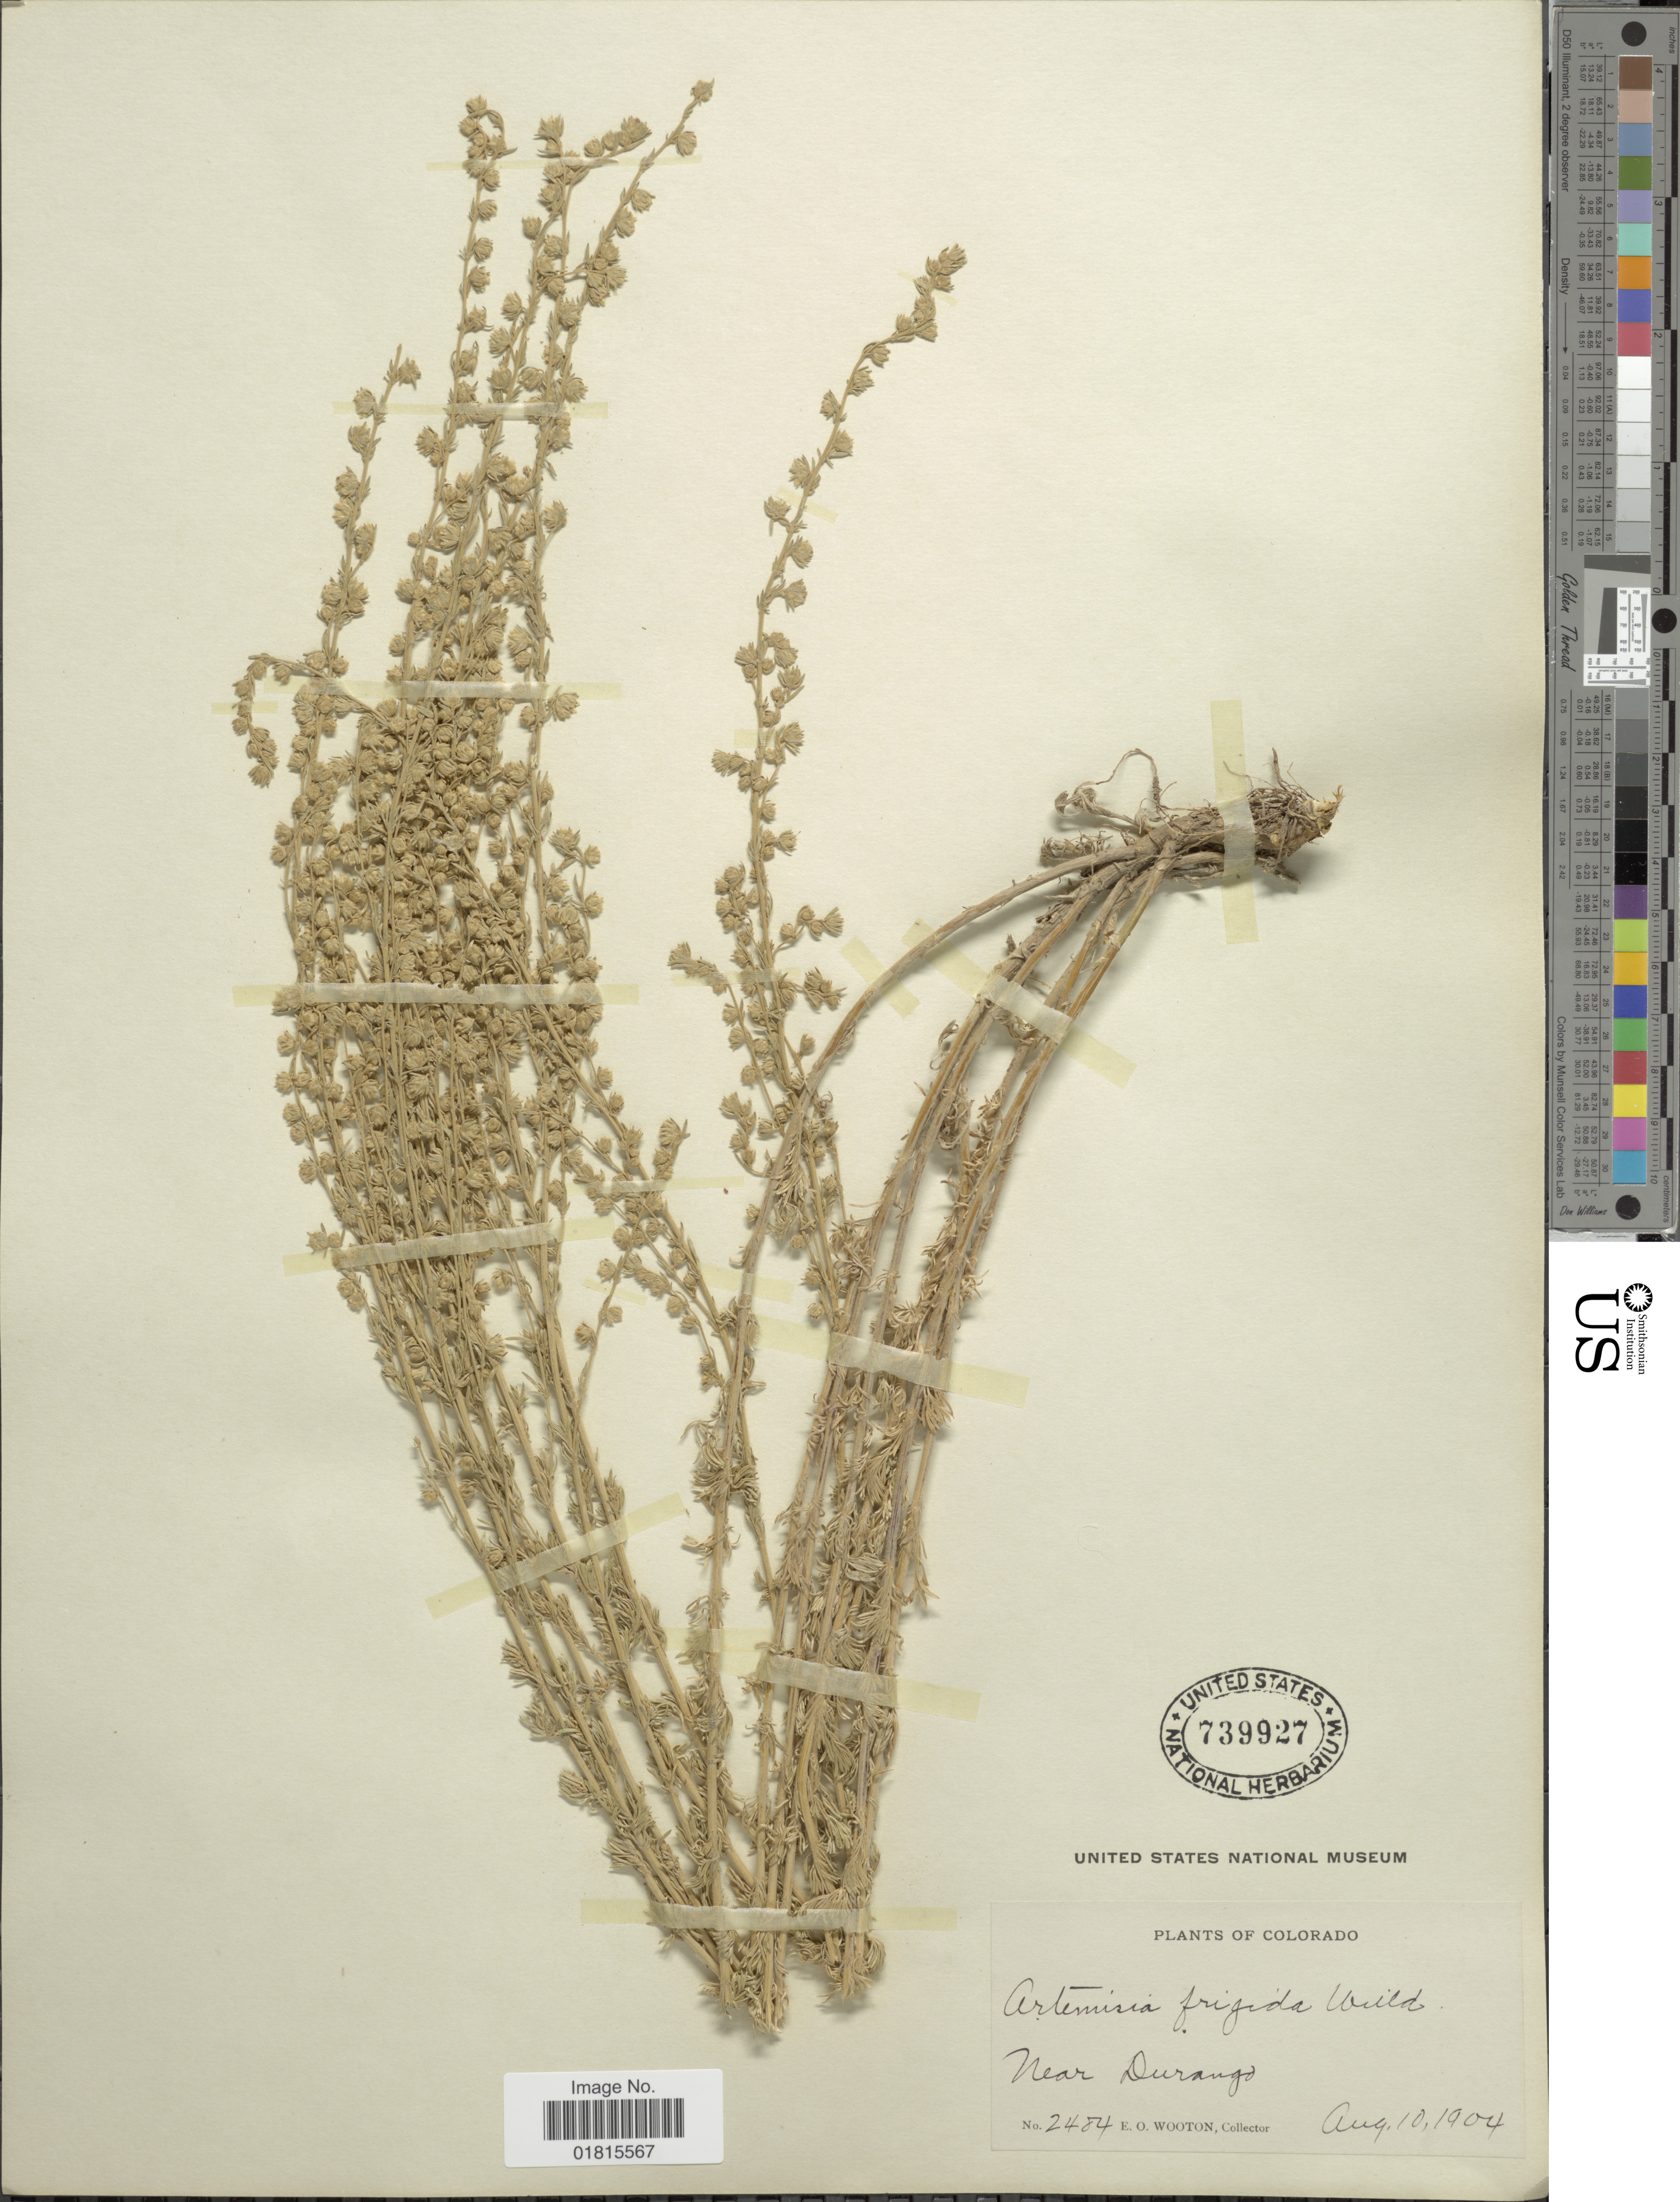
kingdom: Plantae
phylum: Tracheophyta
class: Magnoliopsida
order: Asterales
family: Asteraceae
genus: Artemisia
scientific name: Artemisia frigida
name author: Willd.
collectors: E. O. Wooton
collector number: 2484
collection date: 1904-08-10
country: United States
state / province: Colorado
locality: Near Durango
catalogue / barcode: US 739927